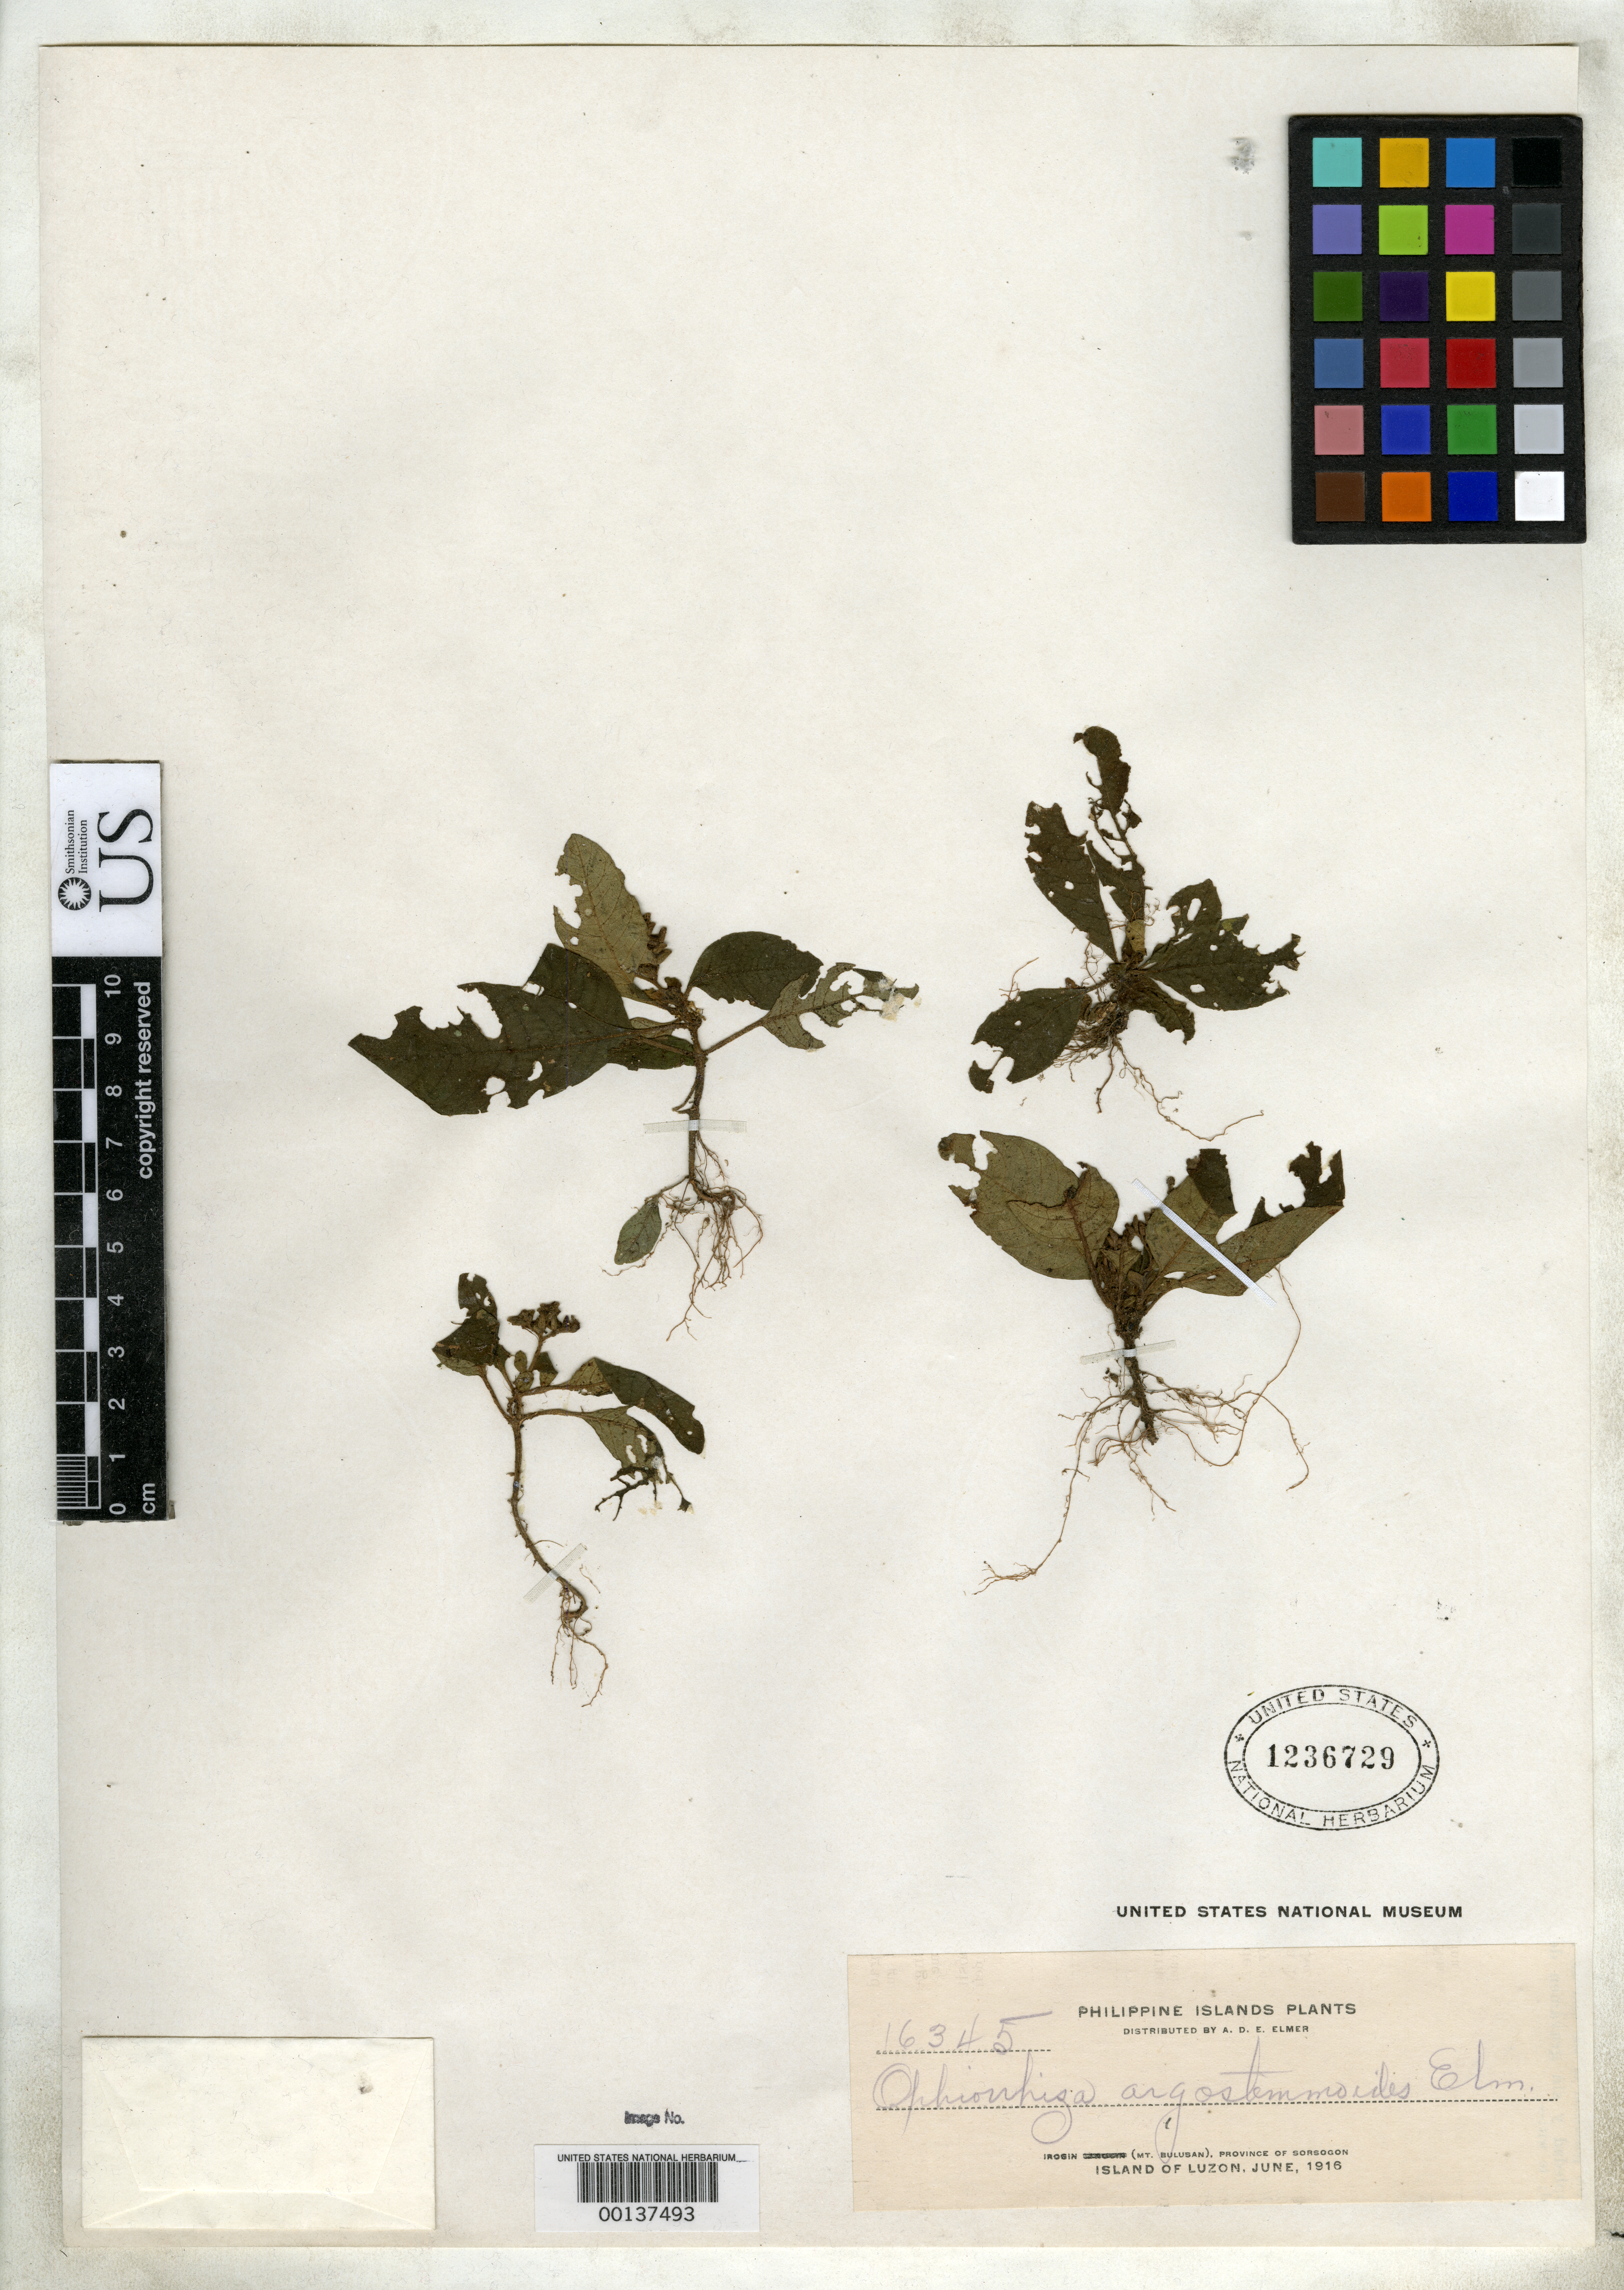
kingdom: Plantae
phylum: Tracheophyta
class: Magnoliopsida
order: Gentianales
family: Rubiaceae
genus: Ophiorrhiza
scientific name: Ophiorrhiza argostemmoides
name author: Elmer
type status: Isotype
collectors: A. D. E. Elmer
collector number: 16345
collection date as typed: Jun 1916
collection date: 1916-06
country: Philippines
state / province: Bicol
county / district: Sorsogon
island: Luzon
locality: Irosin, Mt. Bulusan.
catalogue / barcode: US 1236729